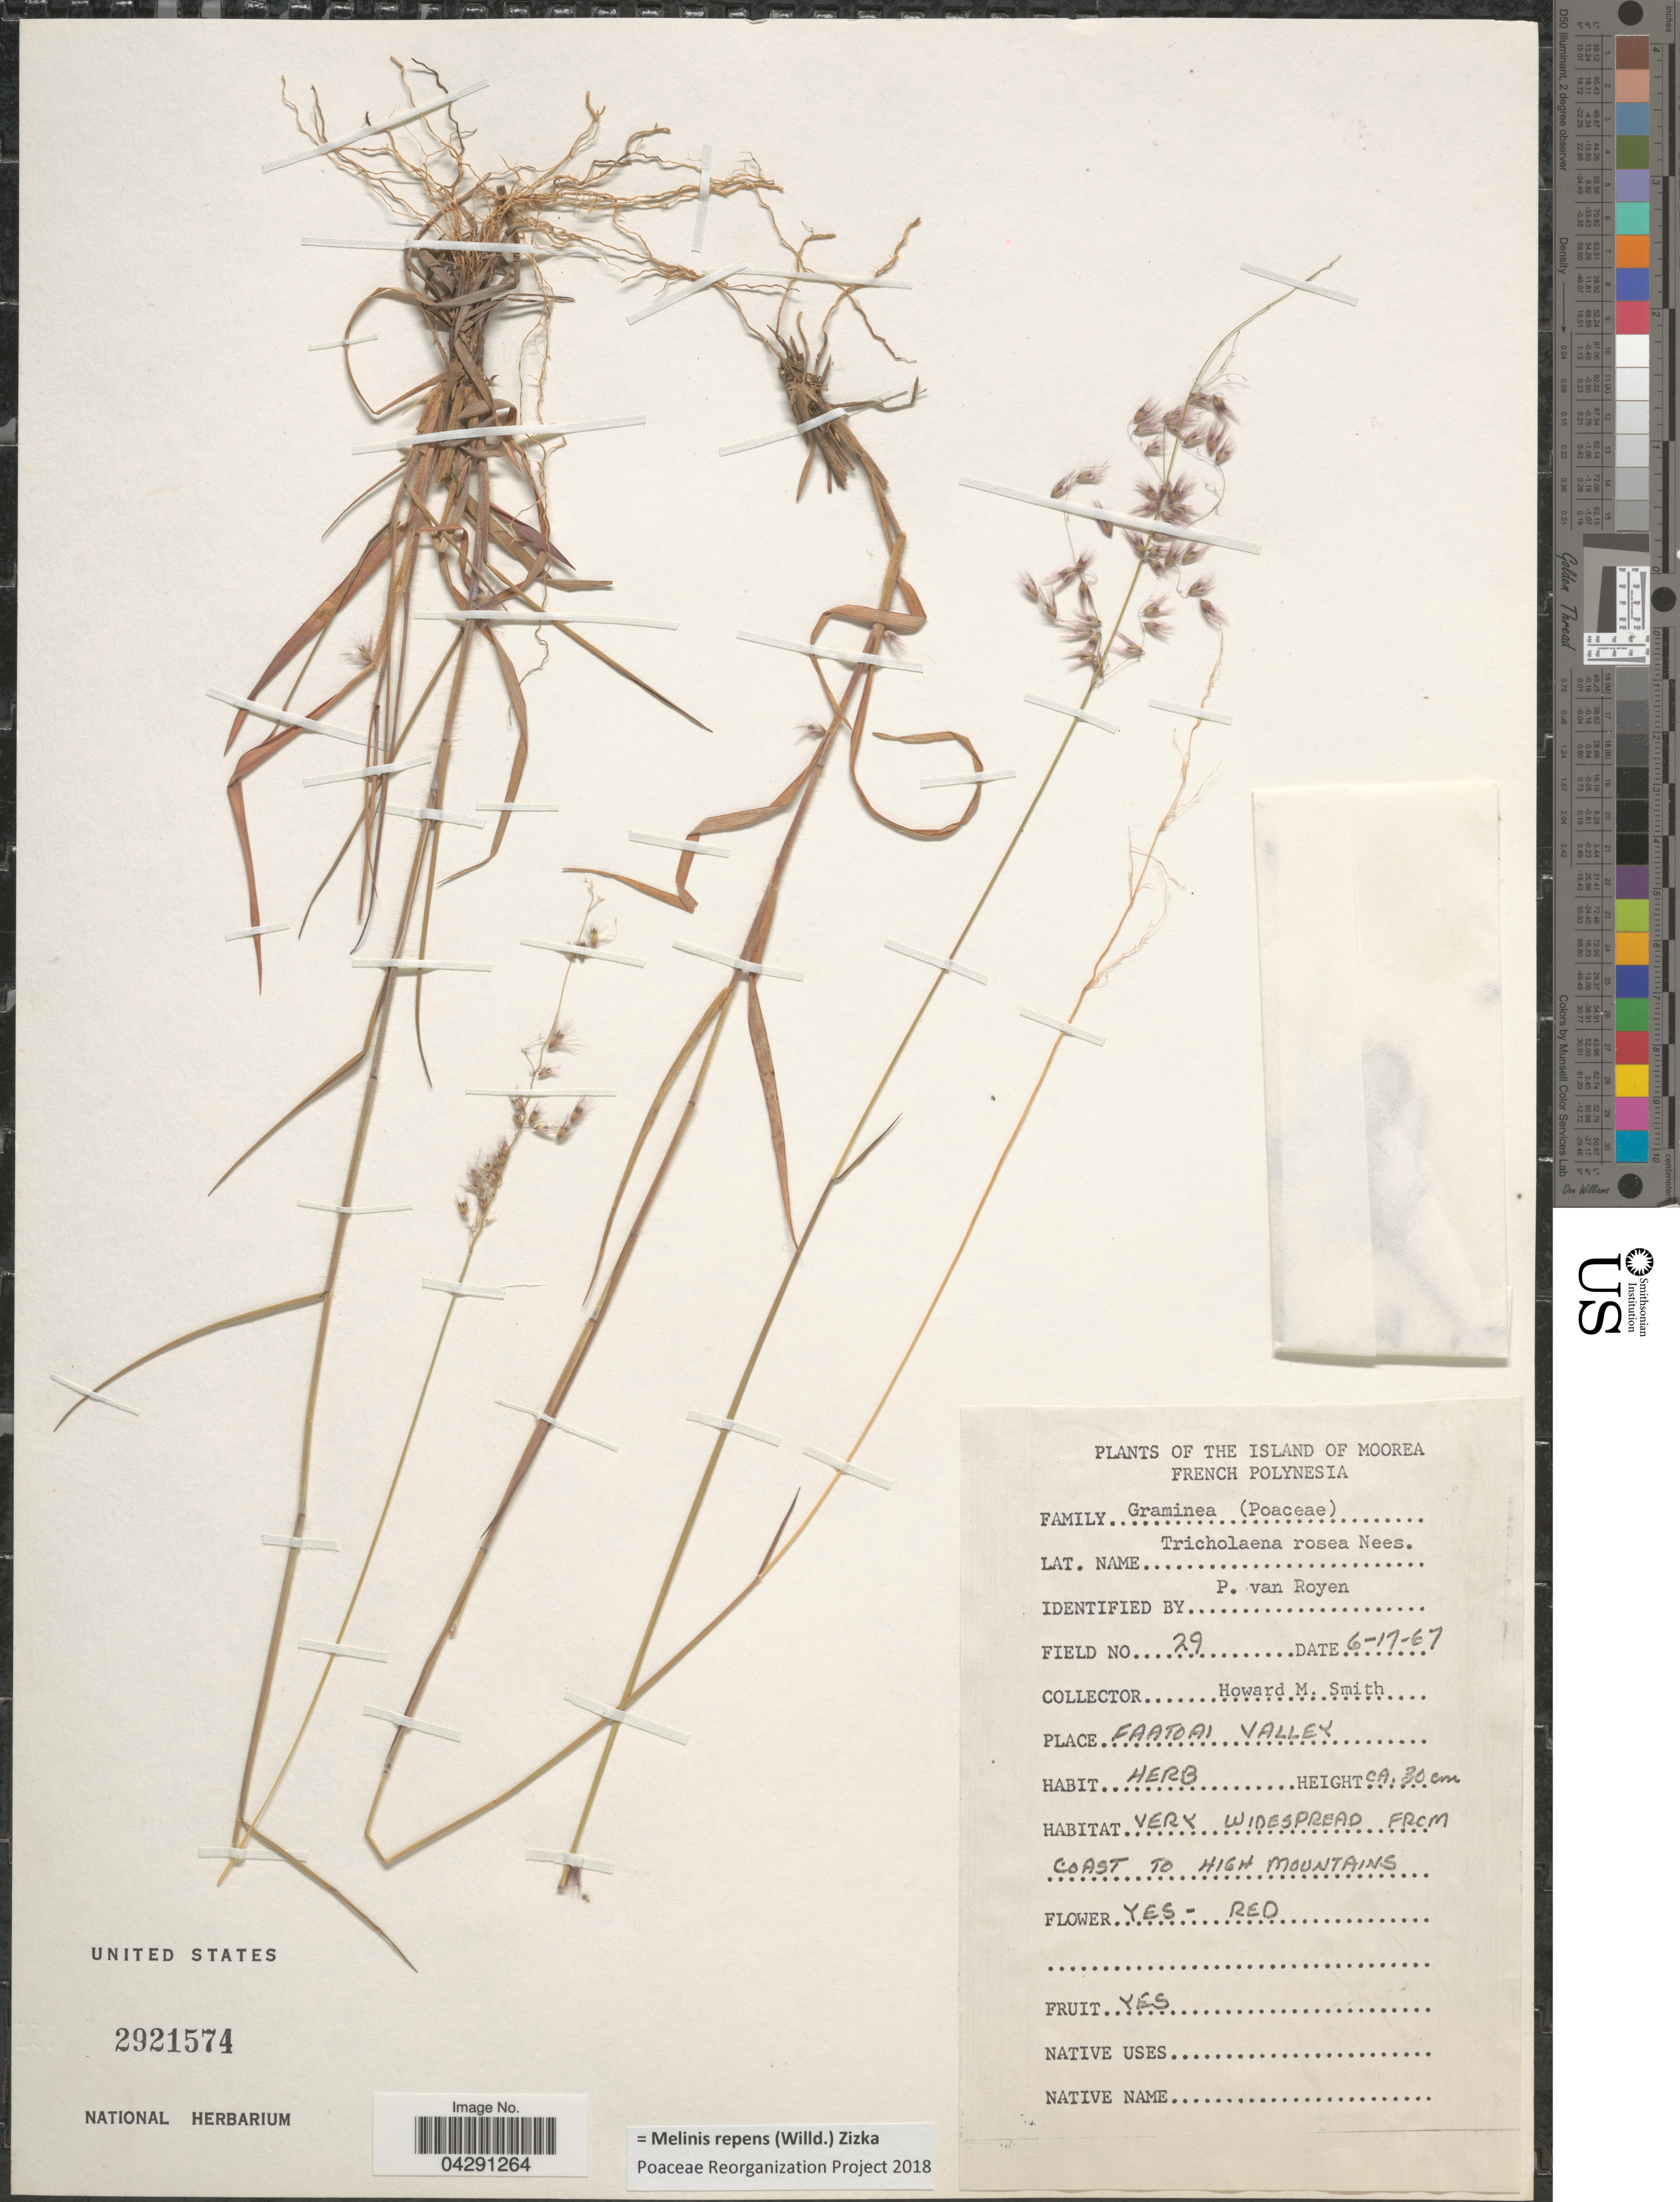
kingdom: Plantae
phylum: Tracheophyta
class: Liliopsida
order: Poales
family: Poaceae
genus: Melinis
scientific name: Melinis repens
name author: (Willd.) Zizka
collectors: H. M. Smith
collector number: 29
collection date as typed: Transcribed d/m/y: 17/6/67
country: French Polynesia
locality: The Island of Moorea. Faatoai Valley.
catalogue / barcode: US 2921574